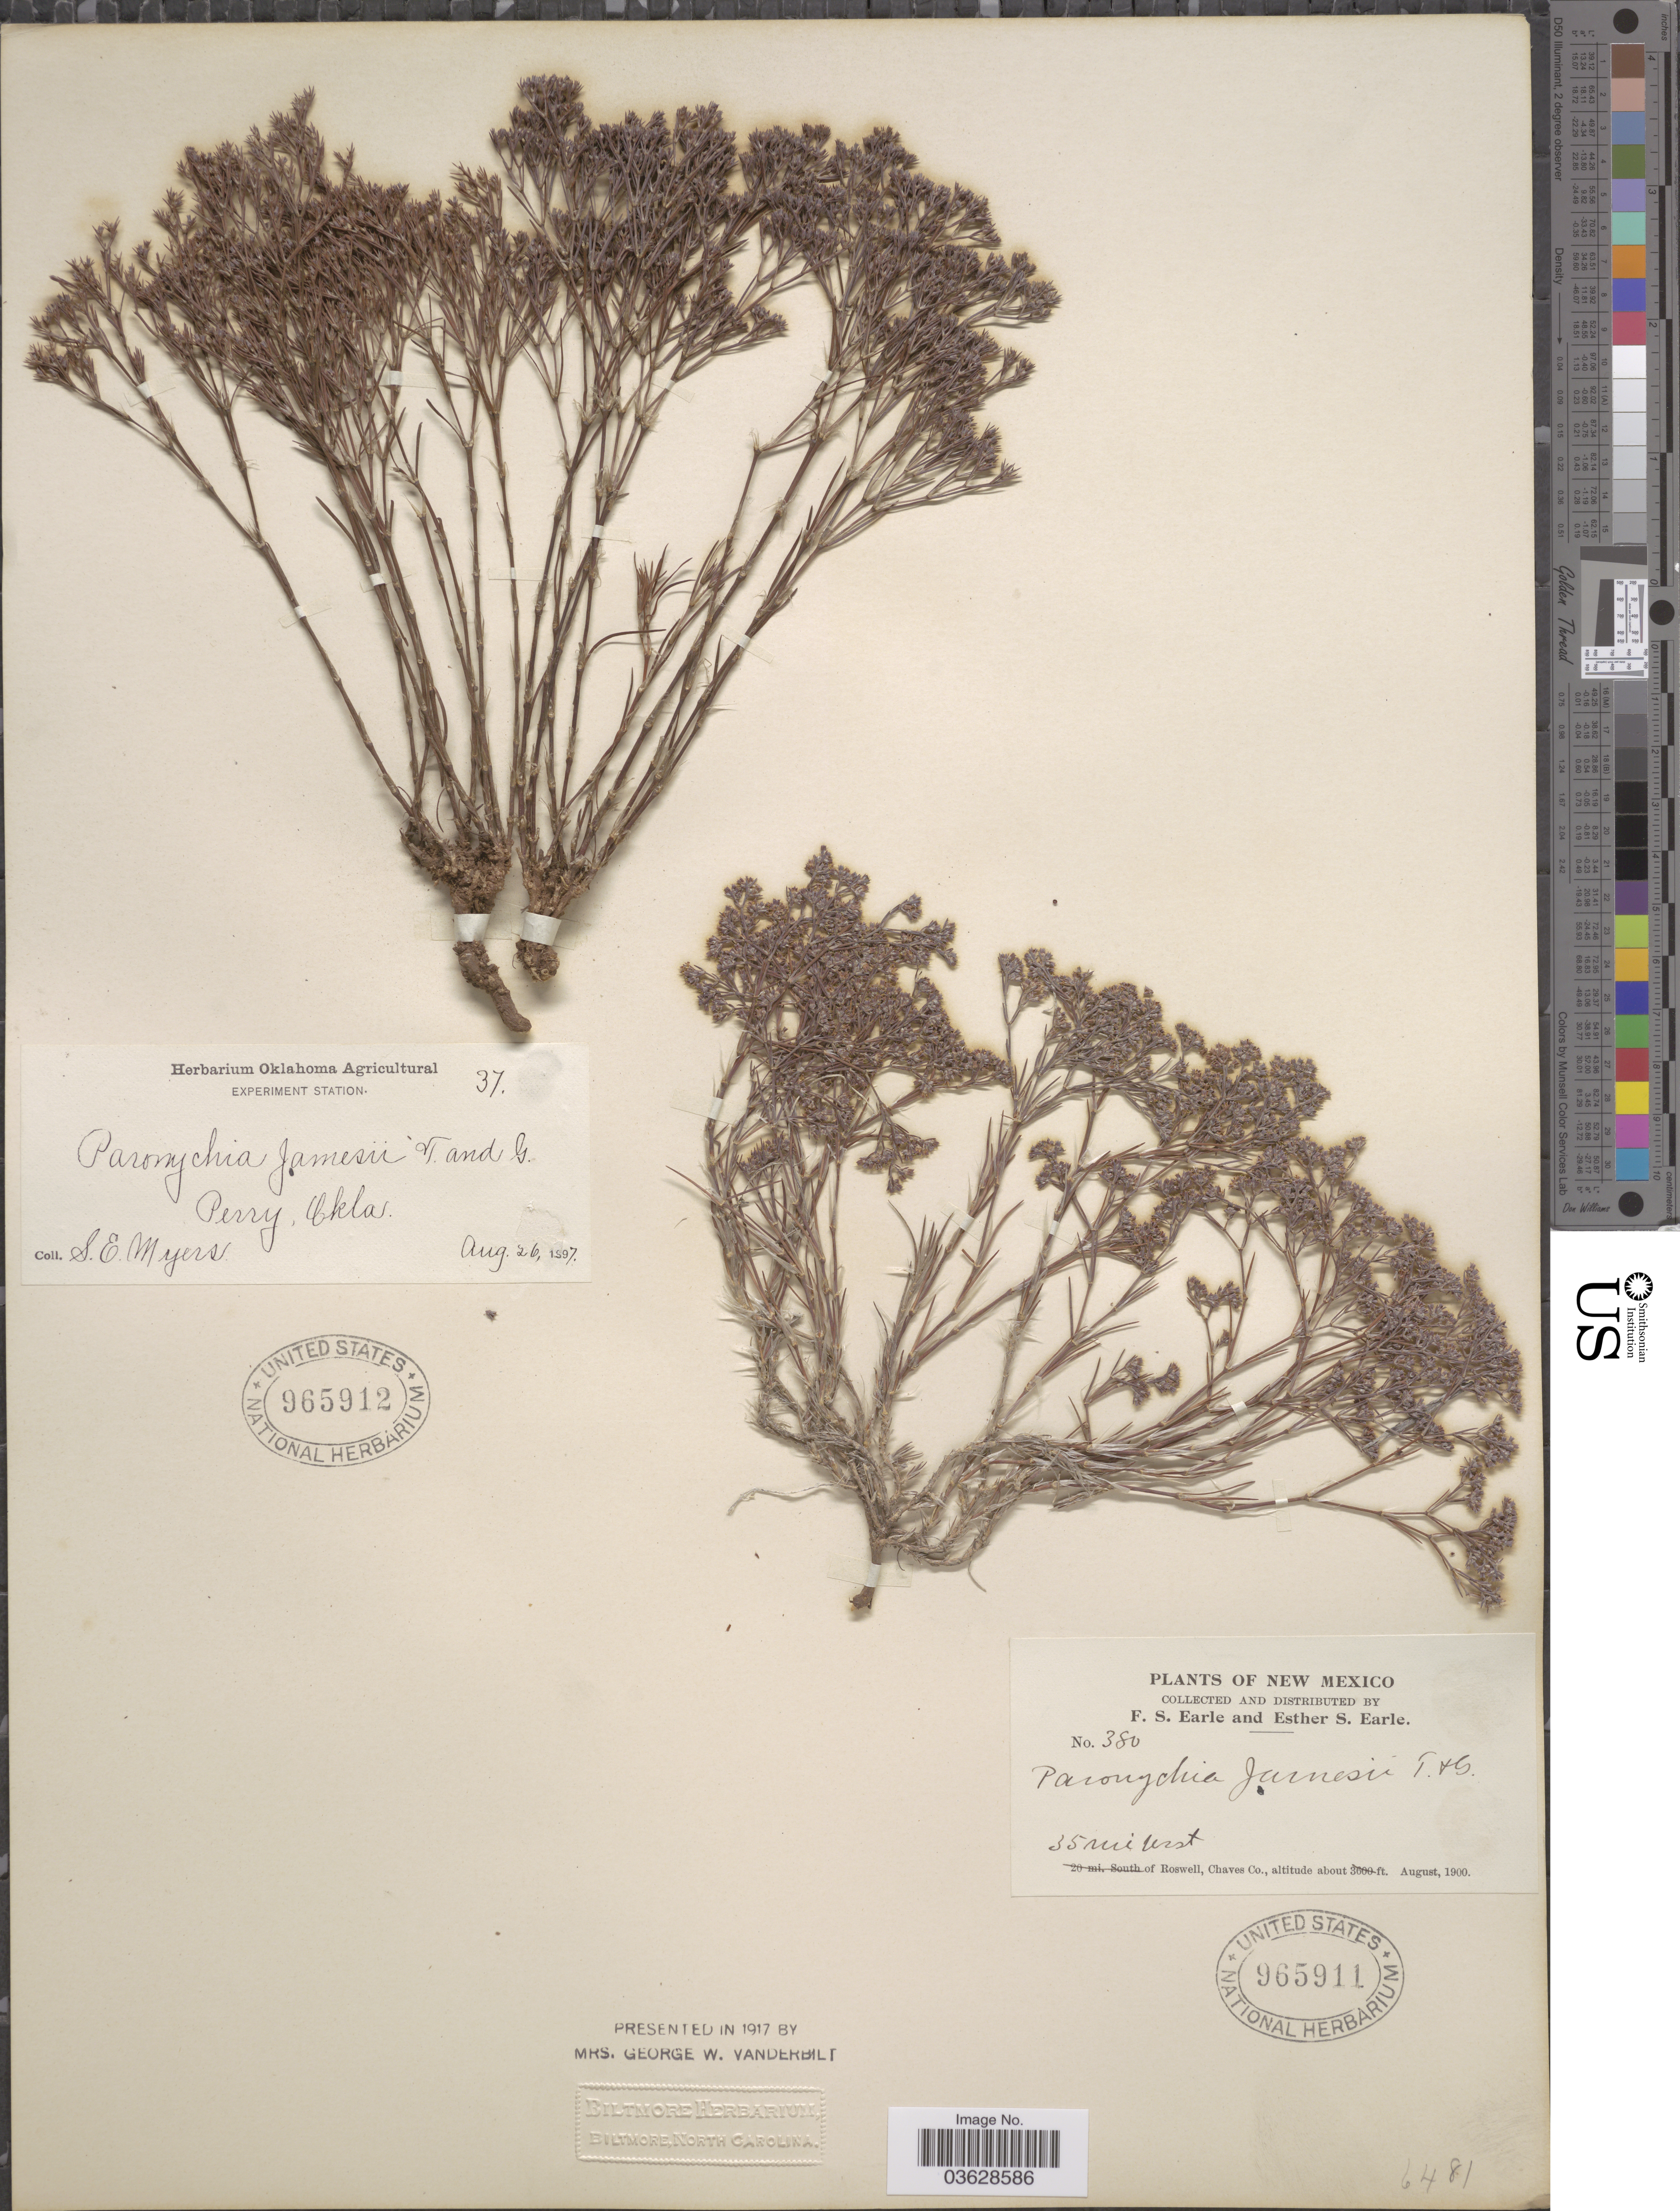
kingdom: Plantae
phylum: Tracheophyta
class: Magnoliopsida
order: Caryophyllales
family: Caryophyllaceae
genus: Paronychia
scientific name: Paronychia jamesii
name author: Torr. & A. Gray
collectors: F. S. Earle & E. S. Earle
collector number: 380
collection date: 1900-08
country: United States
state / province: New Mexico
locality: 35 mi west of Roswell, Chaves Co.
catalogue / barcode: US 965911